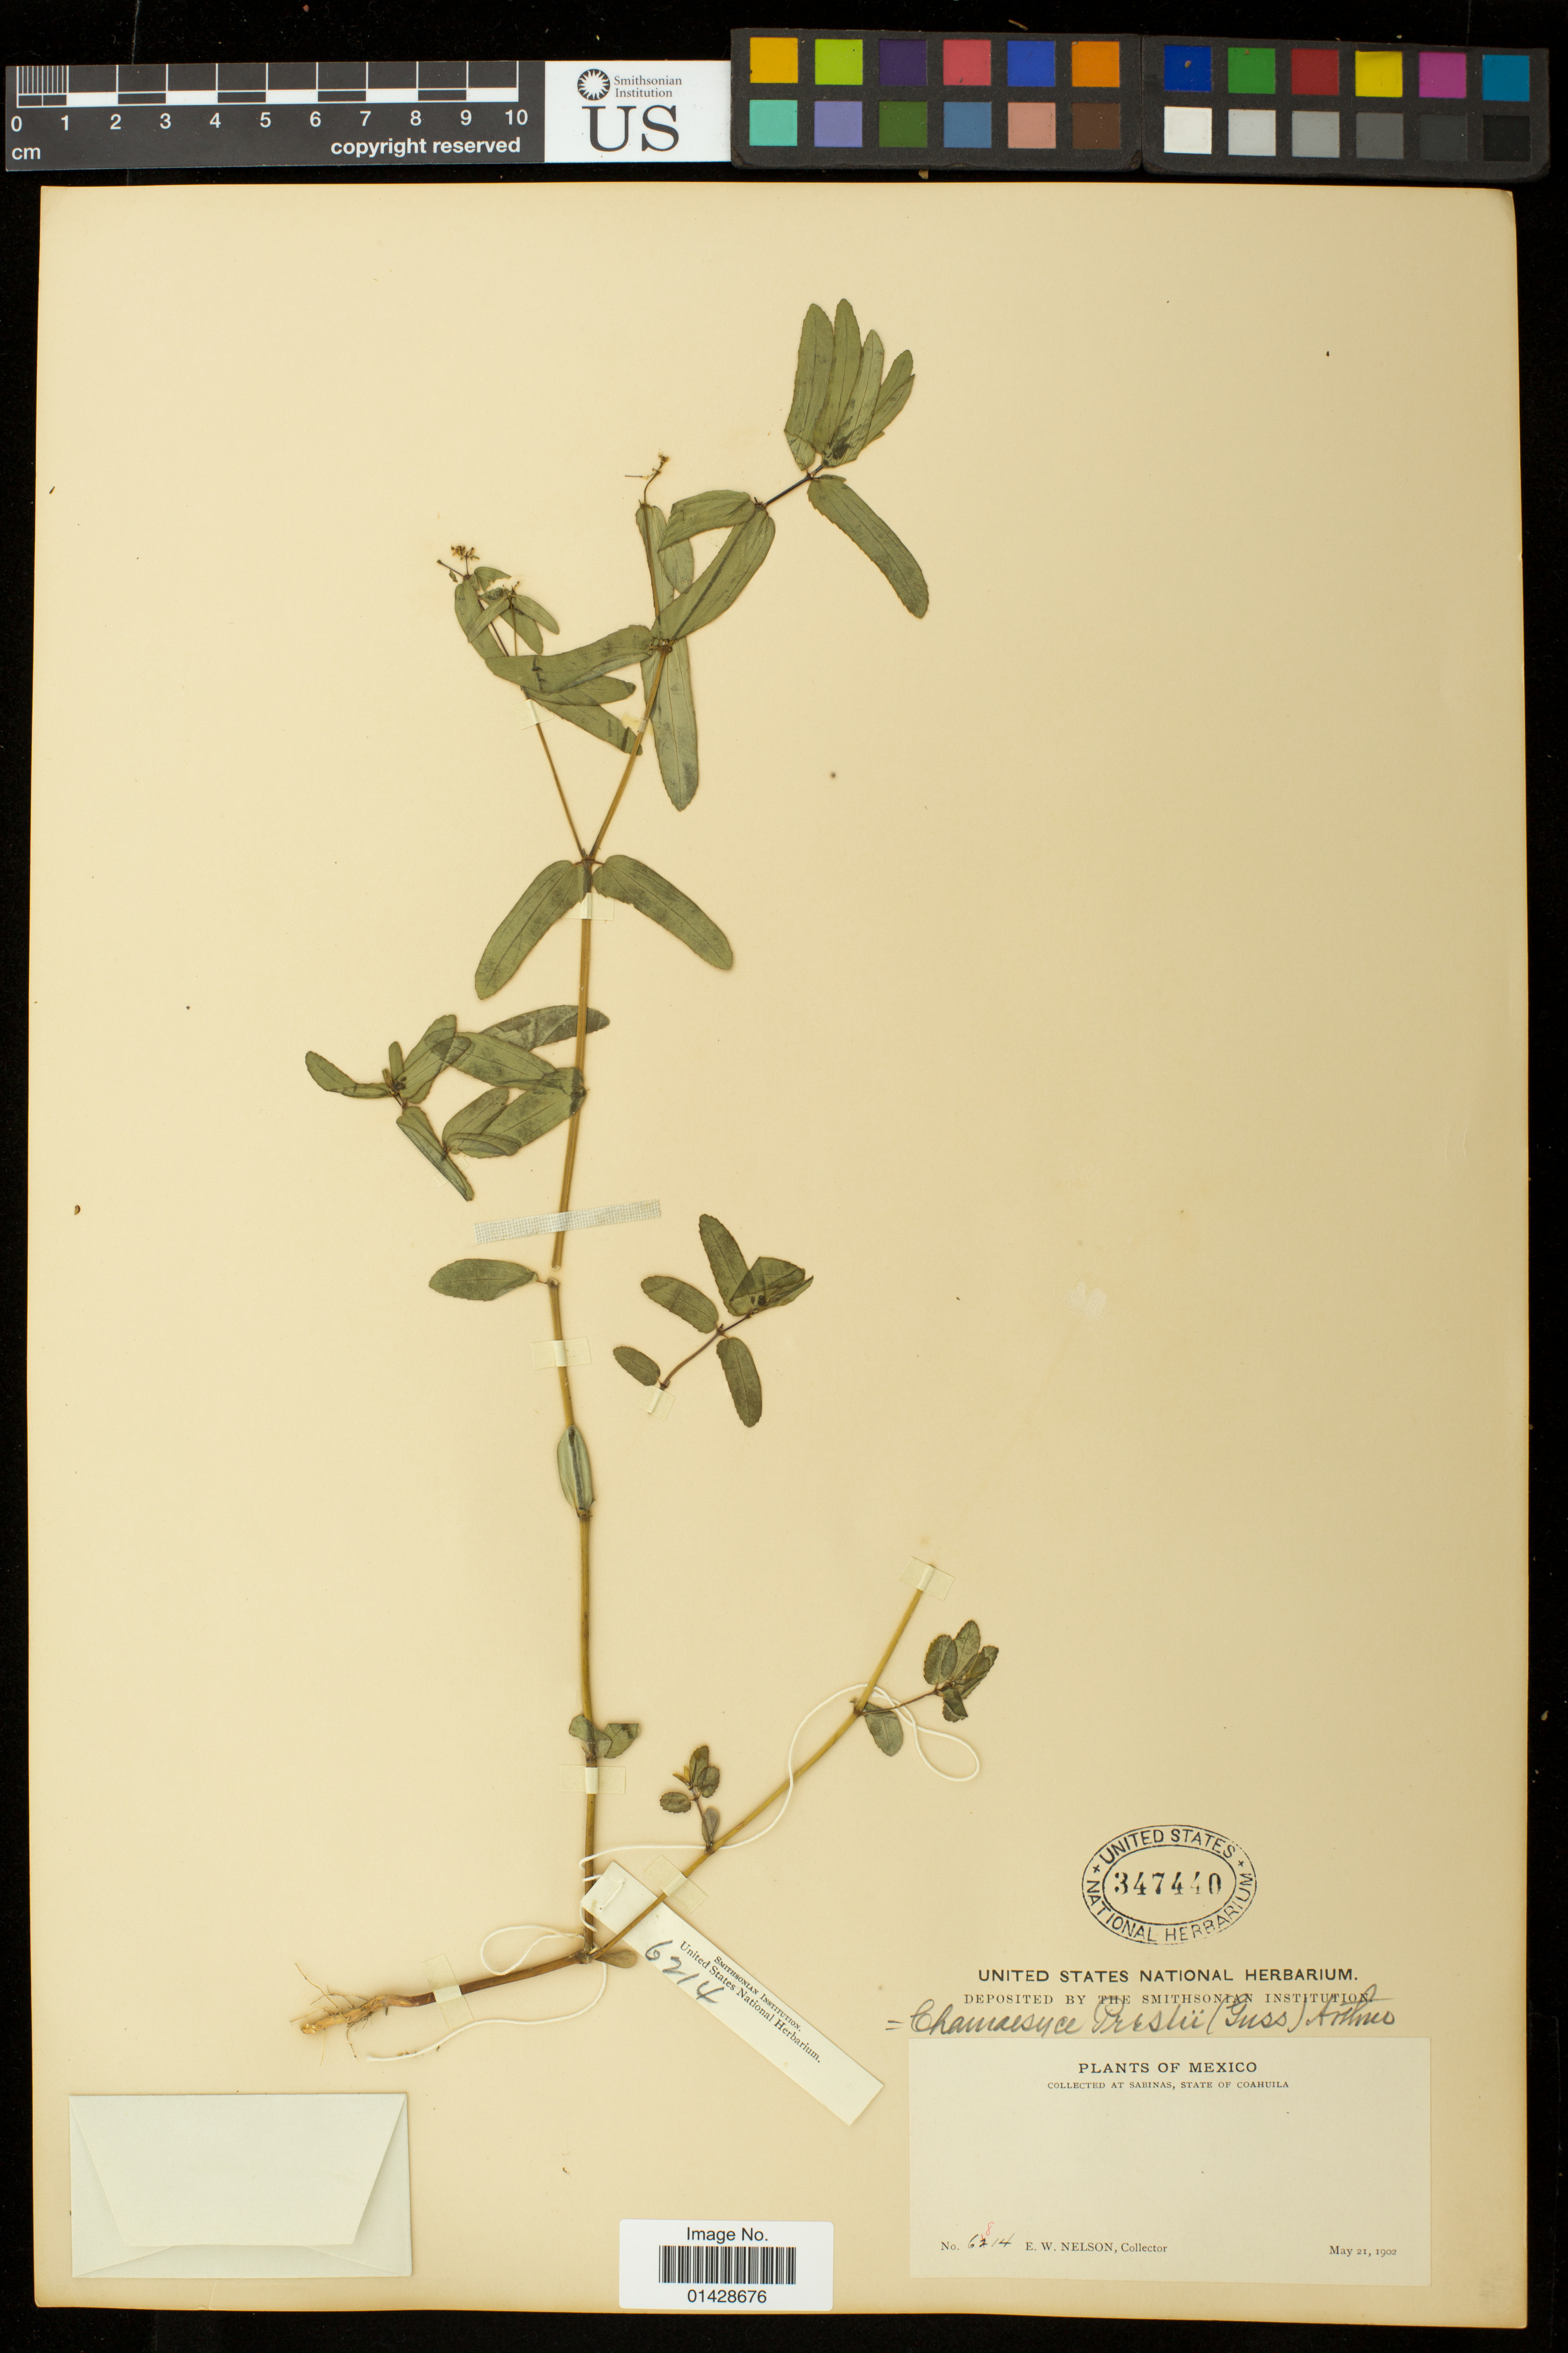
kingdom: Plantae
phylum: Tracheophyta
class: Magnoliopsida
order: Malpighiales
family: Euphorbiaceae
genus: Euphorbia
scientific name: Euphorbia nutans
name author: Lag.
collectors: E. W. Nelson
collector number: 6814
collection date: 1902-05-21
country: Mexico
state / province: Coahuila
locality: Sabinas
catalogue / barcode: US 347440